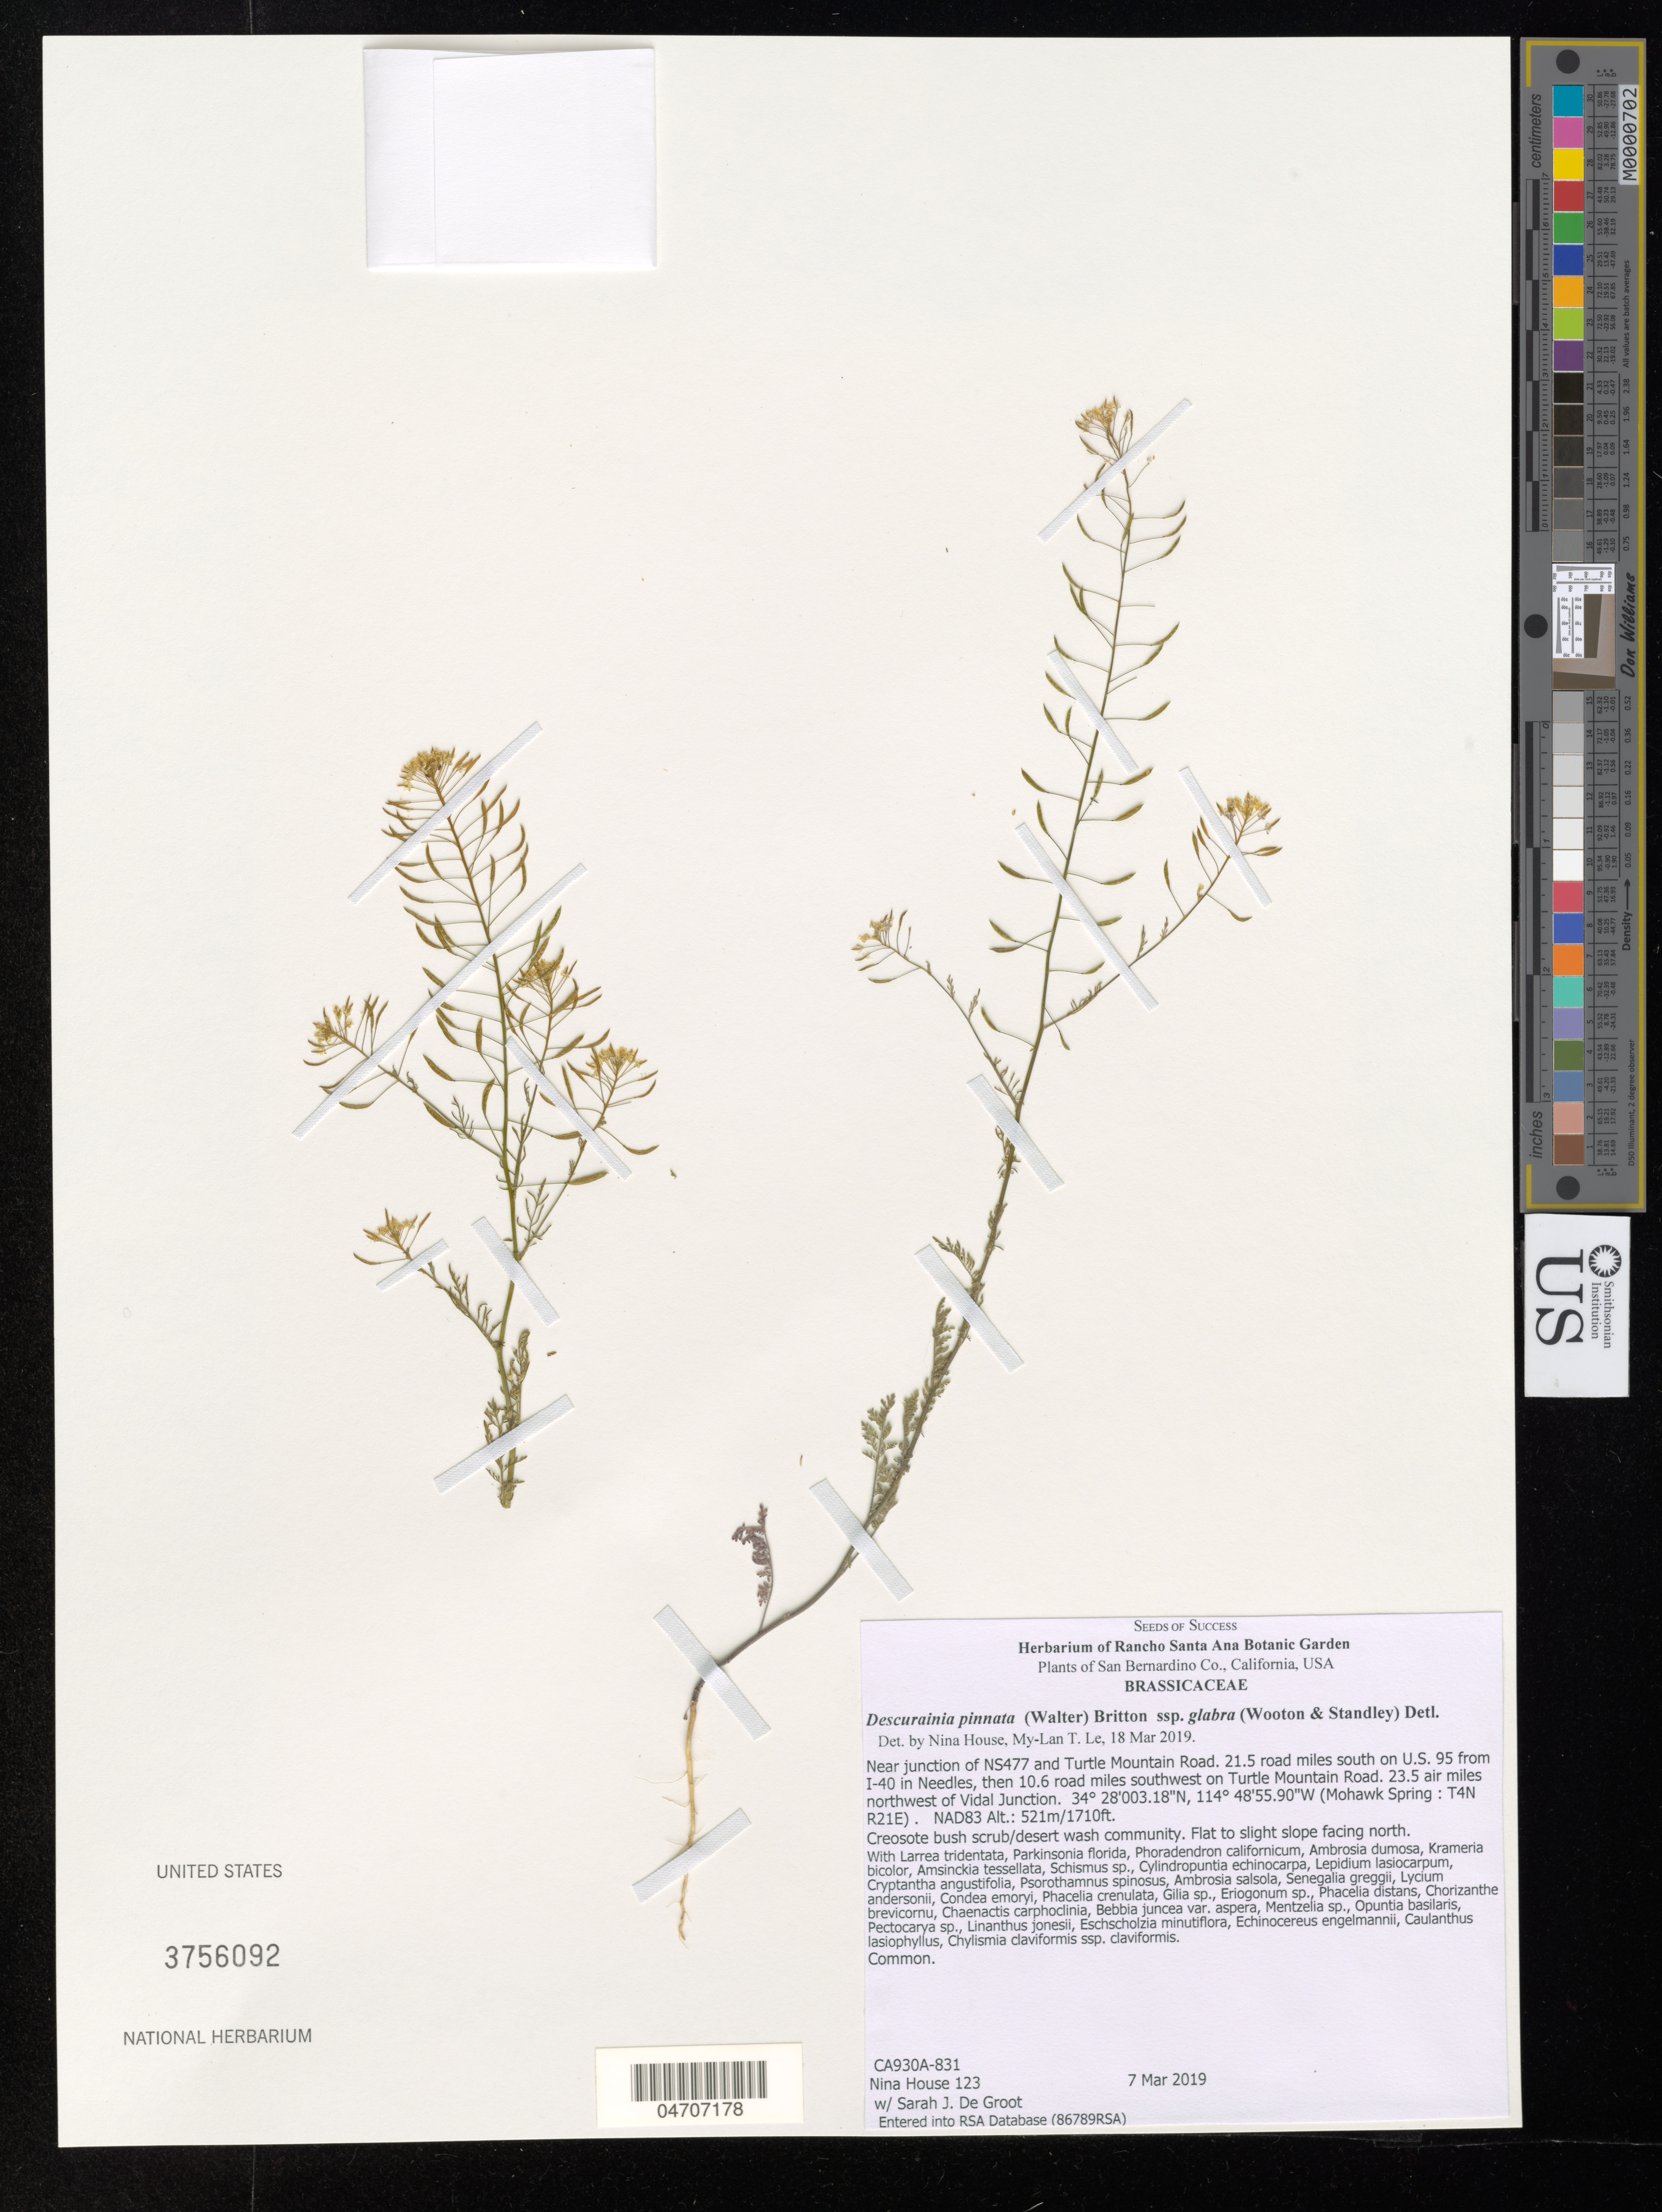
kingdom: Plantae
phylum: Tracheophyta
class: Magnoliopsida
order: Brassicales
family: Brassicaceae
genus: Descurainia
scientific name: Descurainia pinnata var. sp.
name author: (C.A. Mey.)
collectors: N. House & S. De Groot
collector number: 123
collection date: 2019-03-07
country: United States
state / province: California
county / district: San Bernardino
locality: San Bernardino Co. Near junction of NS477 and Turtle Mountain Road. 21.5 road miles south on U.S. 95 from I-40 in Needles, then 10.6 road miles southwest on Turtle Mountain Road. 23.5 air miles northwest of Vidal Junction. (Mohawk Spring: T4N R21E). NAD83.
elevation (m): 521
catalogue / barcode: US 3756092